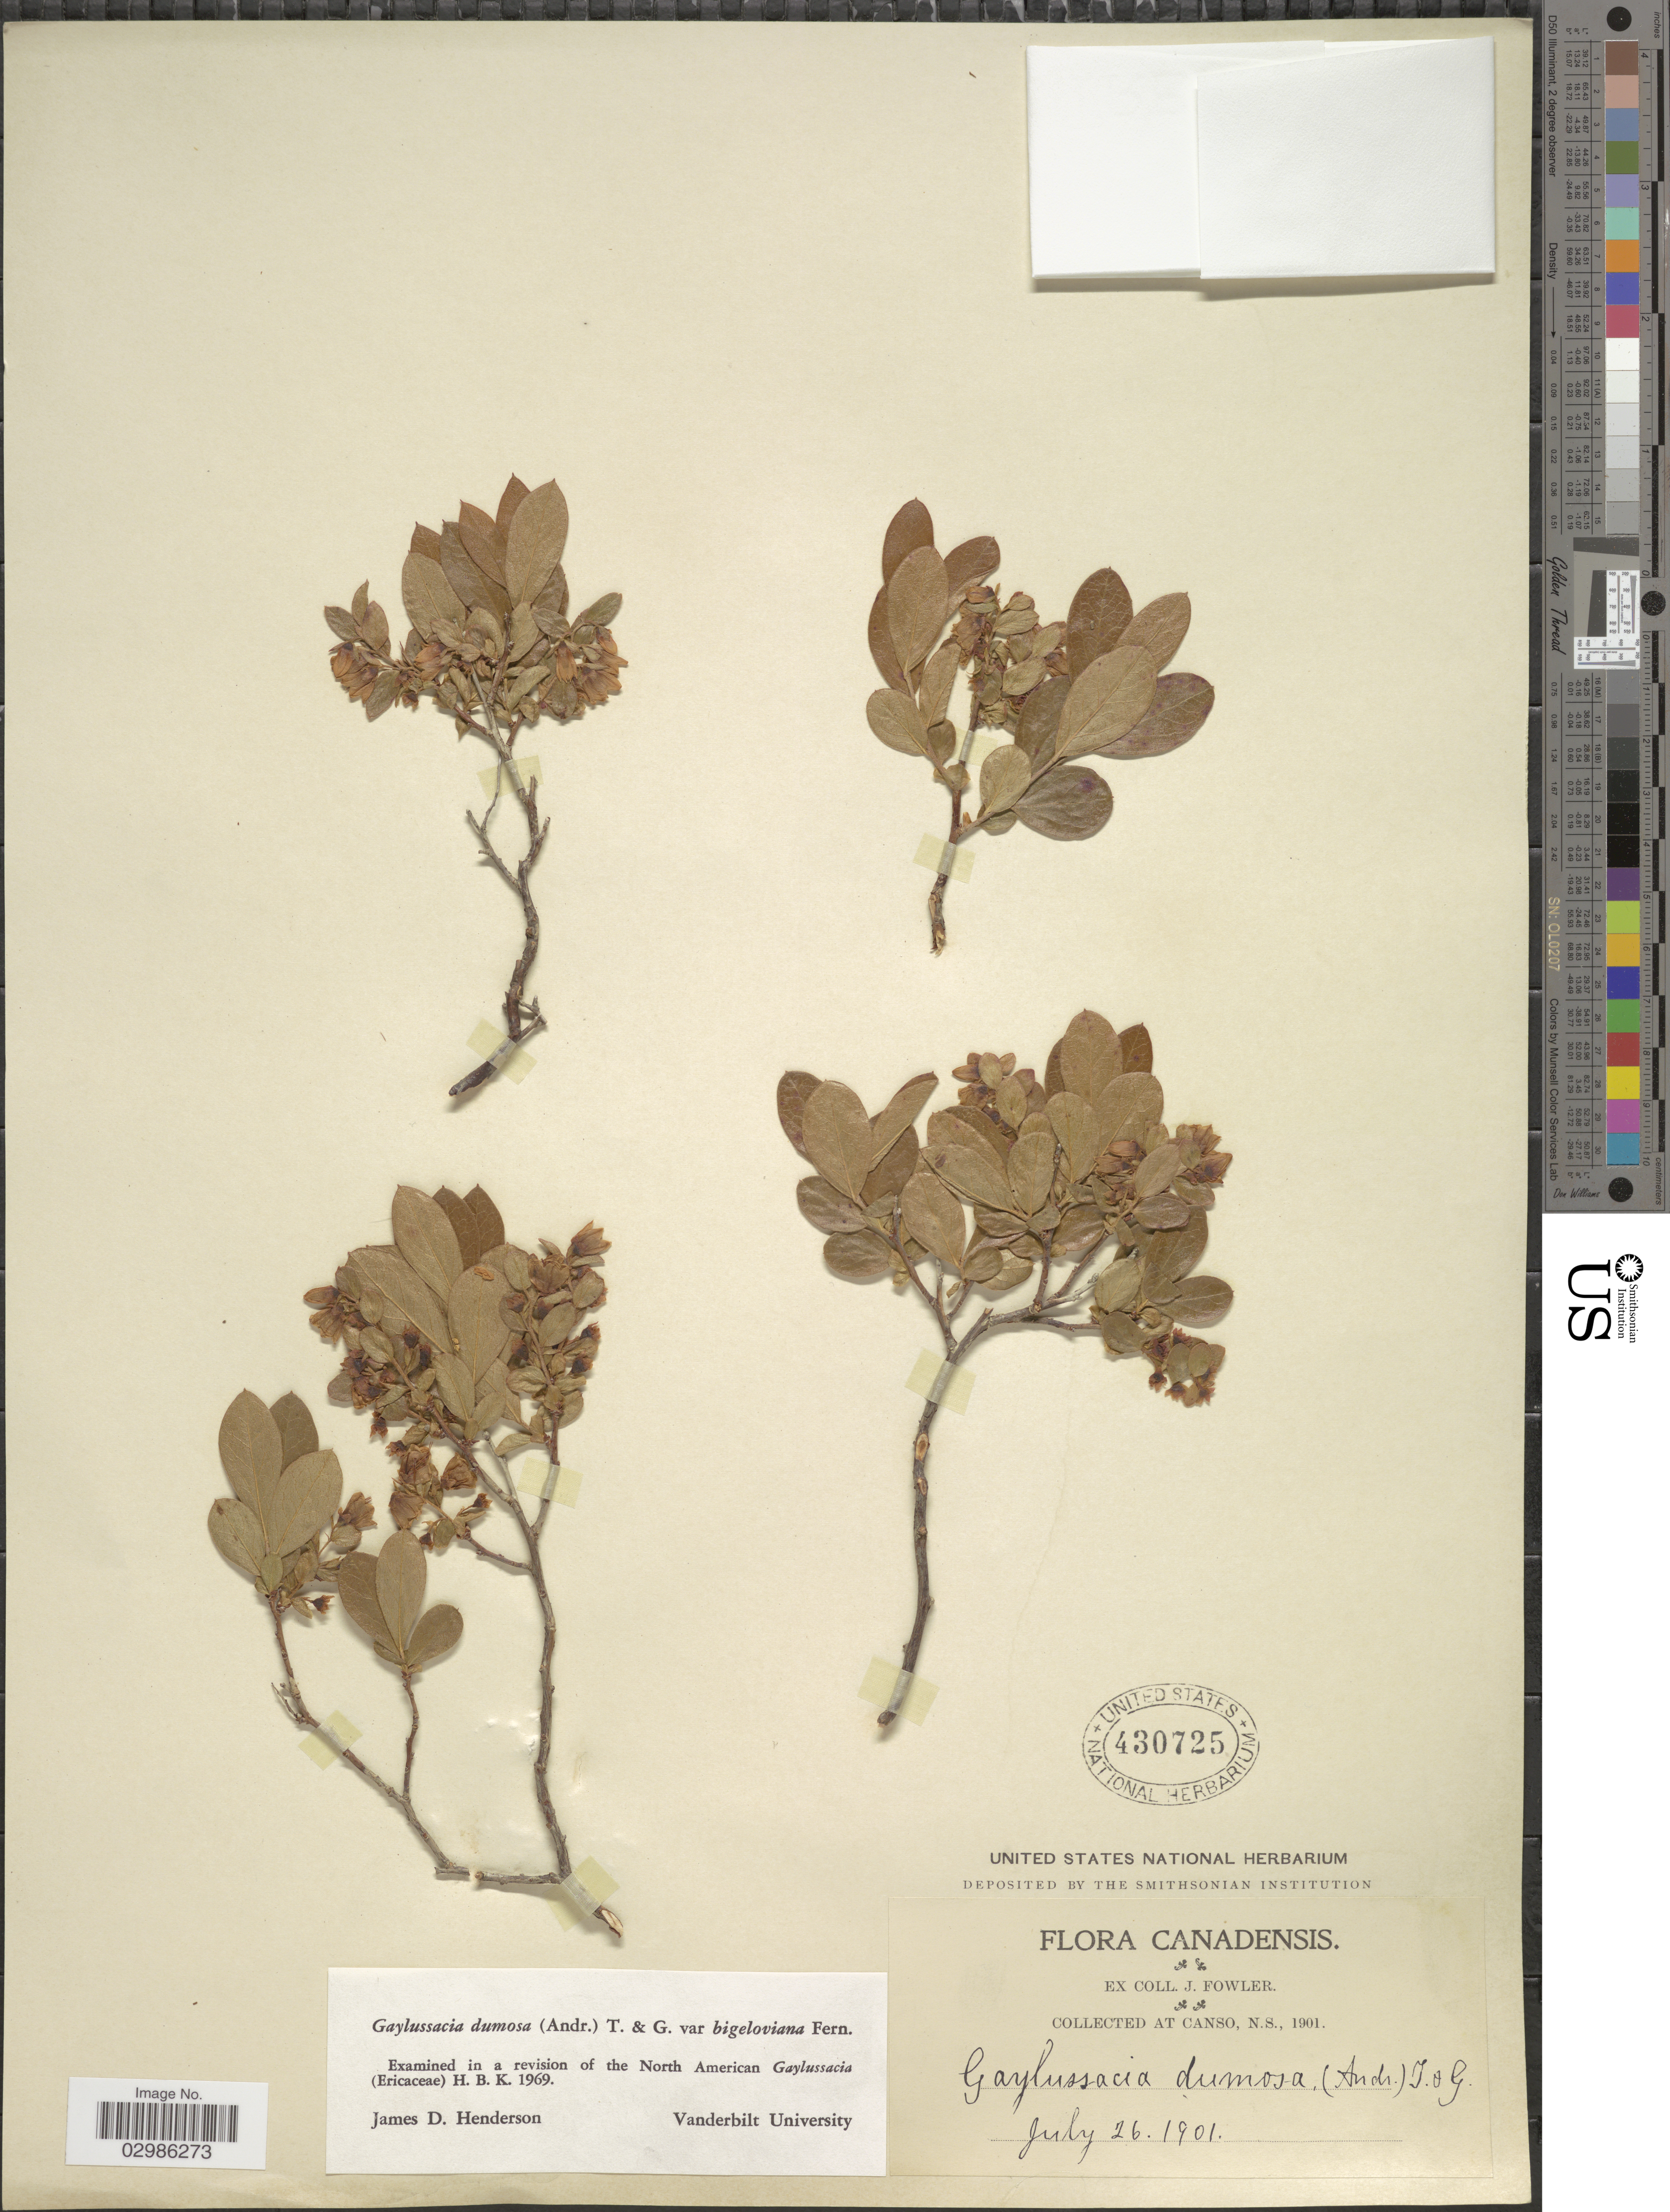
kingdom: Plantae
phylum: Tracheophyta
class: Magnoliopsida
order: Ericales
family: Ericaceae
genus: Gaylussacia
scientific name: Gaylussacia dumosa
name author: (Andrews) Torr. & A. Gray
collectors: J. Fowler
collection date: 1901-07-26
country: Canada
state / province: Nova Scotia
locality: At Canso.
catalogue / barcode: US 430725